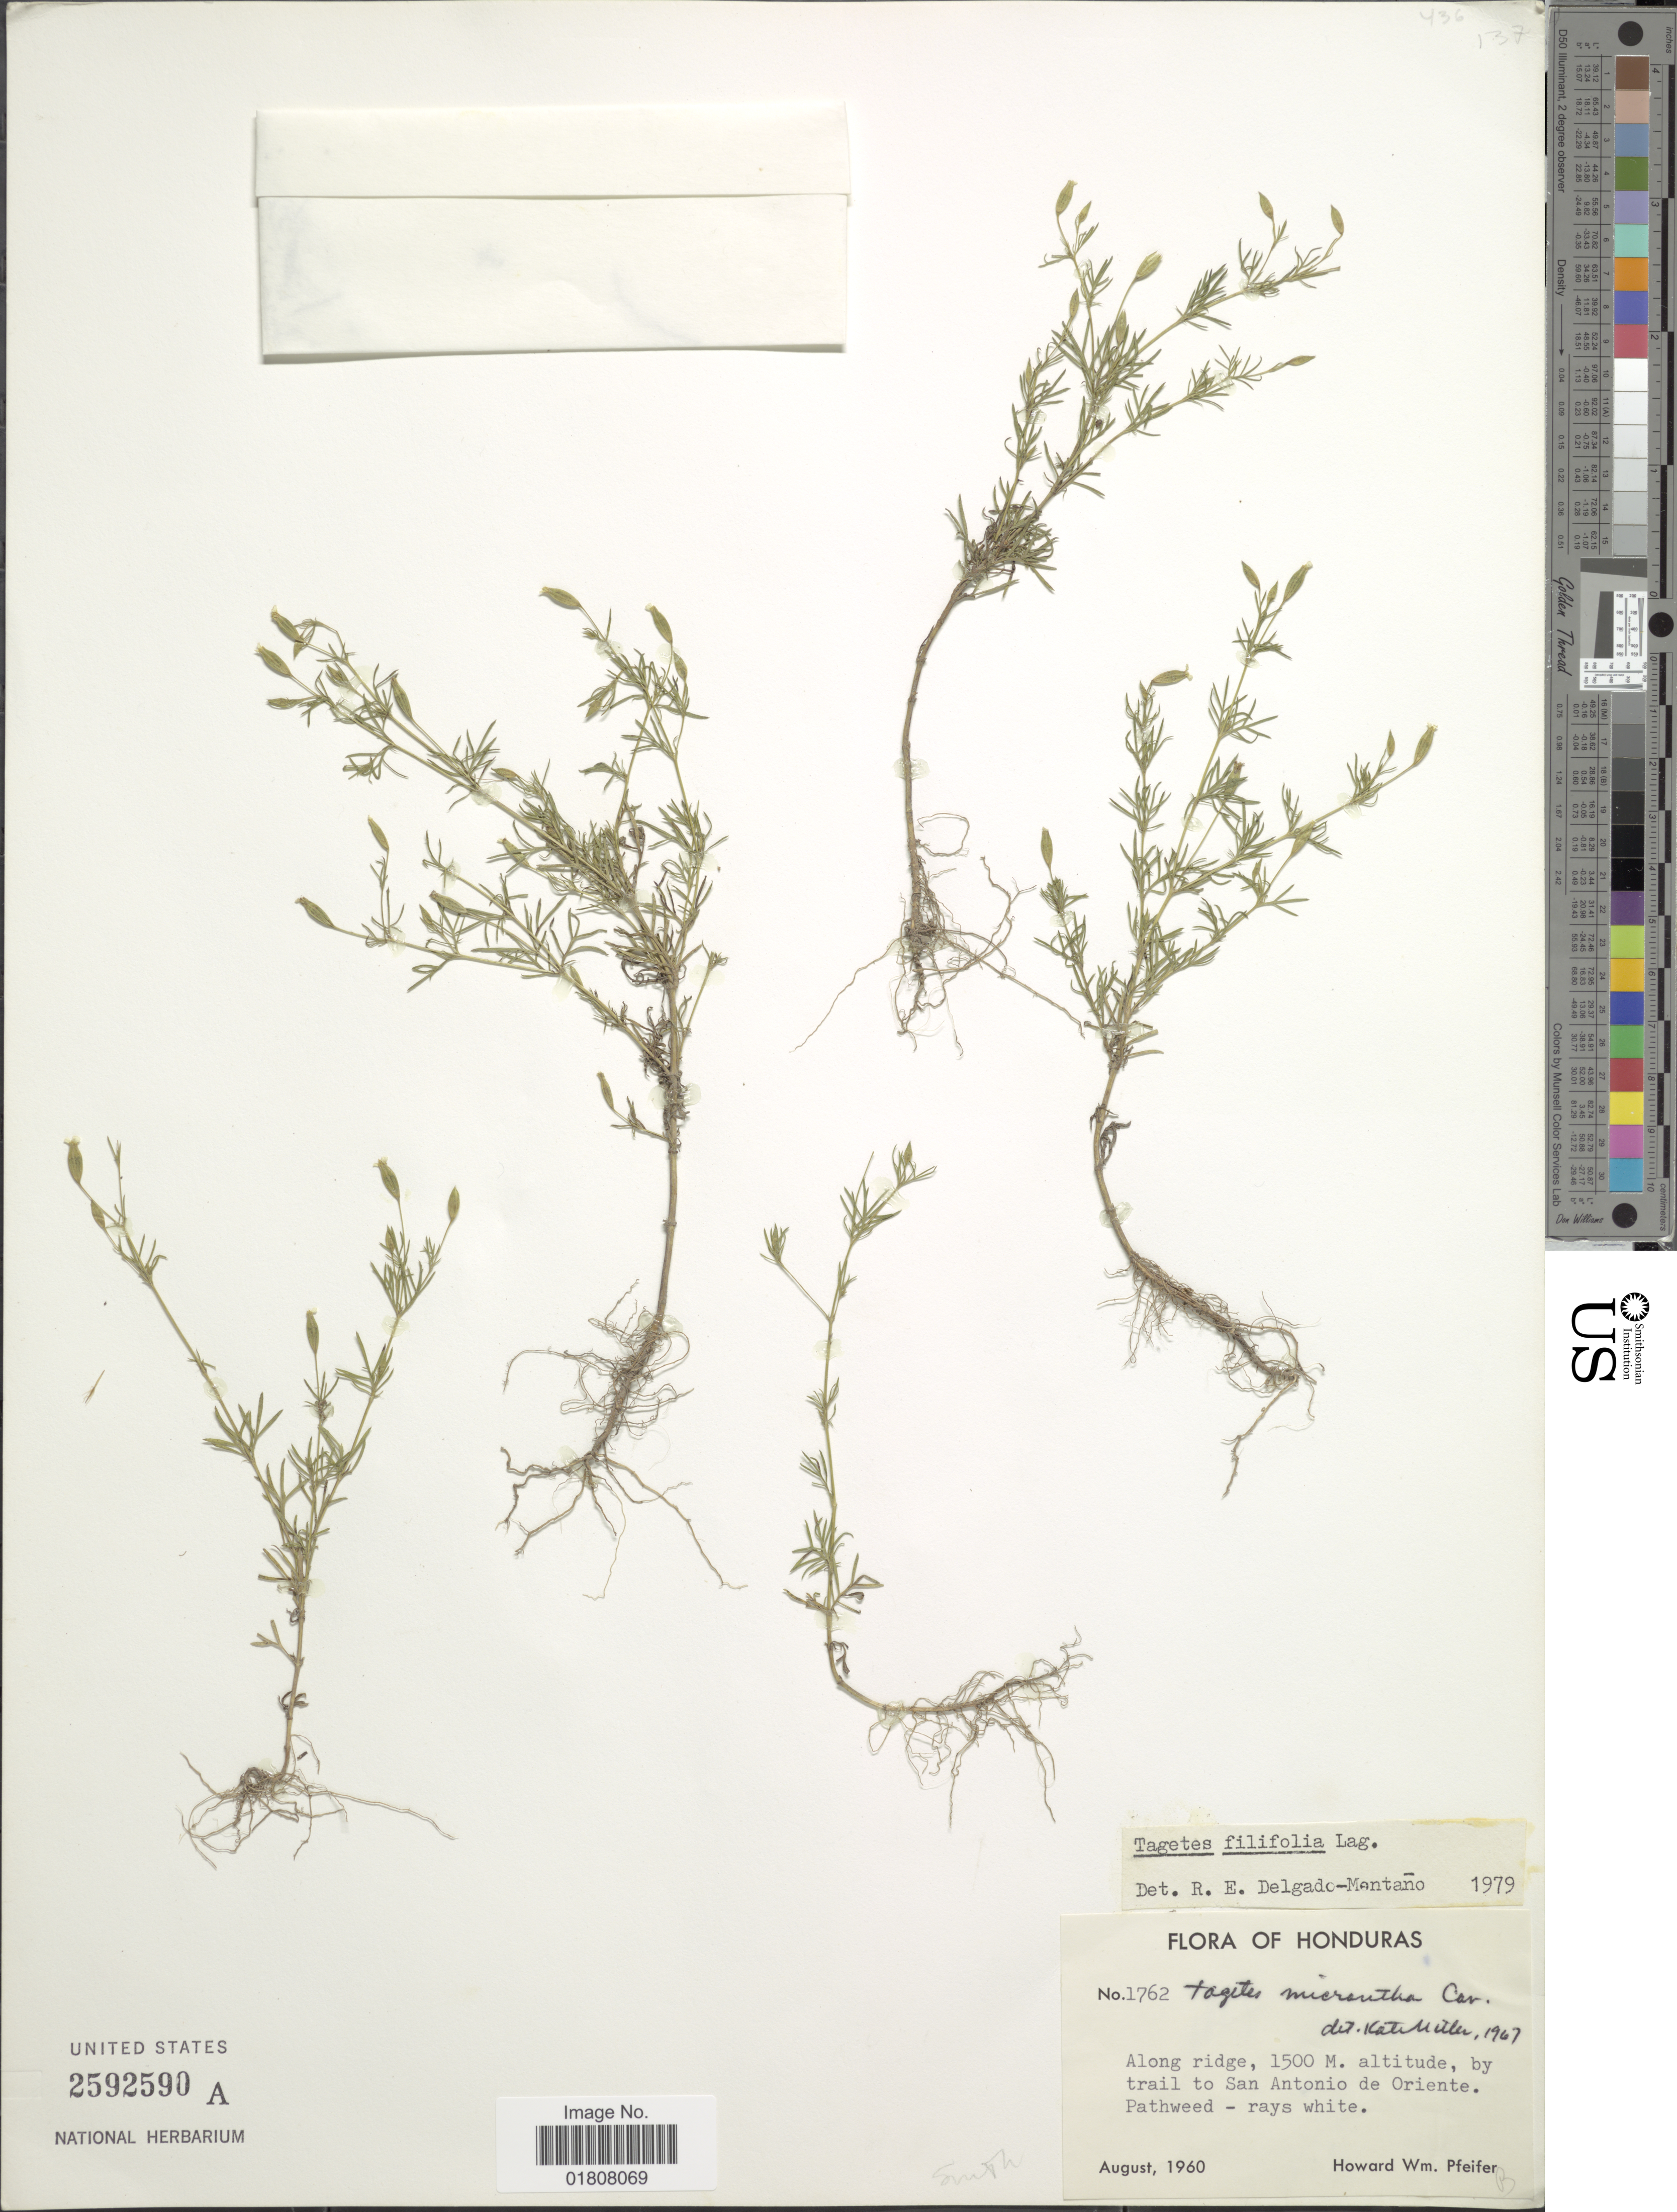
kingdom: Plantae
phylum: Tracheophyta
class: Magnoliopsida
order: Asterales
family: Asteraceae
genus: Tagetes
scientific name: Tagetes filifolia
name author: Lag.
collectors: H. W. Pfeifer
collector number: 1762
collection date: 1960-08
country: Honduras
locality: Trail to San Antonio de Oriente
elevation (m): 1500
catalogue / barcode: US 2592590A